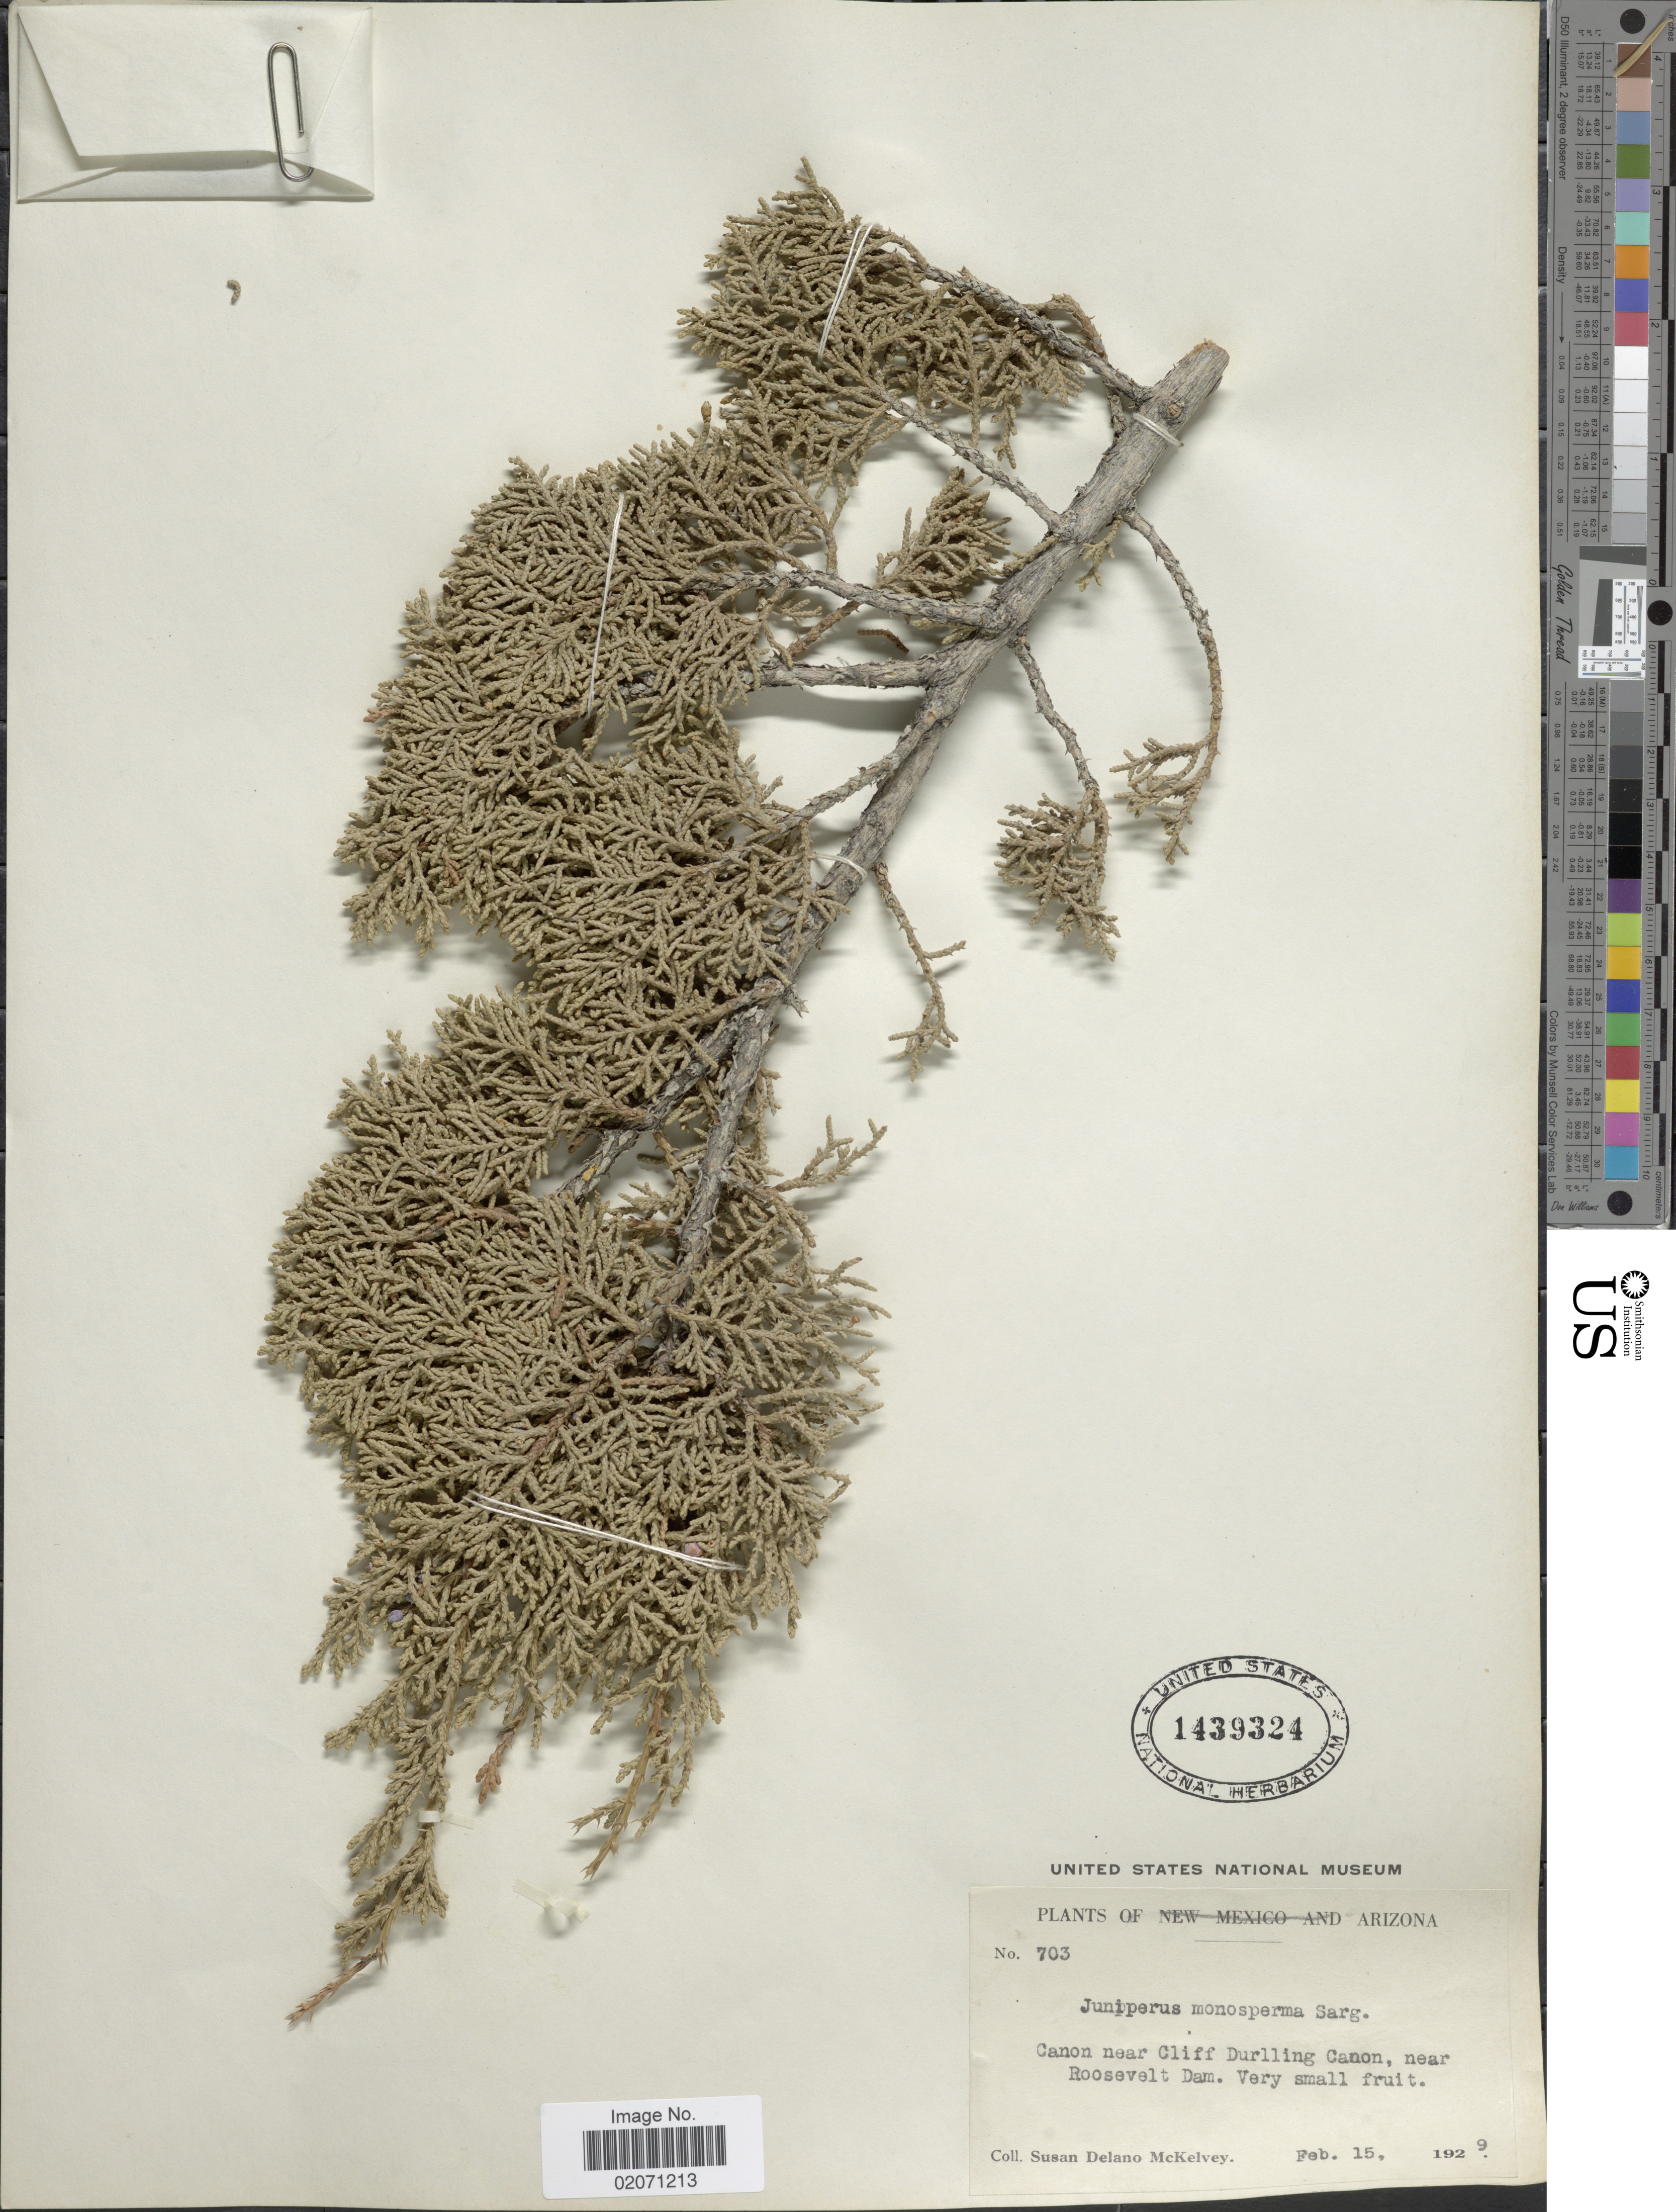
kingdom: Plantae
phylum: Tracheophyta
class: Pinopsida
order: Pinales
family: Cupressaceae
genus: Juniperus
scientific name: Juniperus monosperma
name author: (Engelm.) Sarg.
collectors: S. A. McKelvey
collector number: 703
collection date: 1929-02-15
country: United States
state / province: Arizona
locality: Canon near Cliff Durlling Canon, near Roosevelt Dam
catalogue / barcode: US 1439324